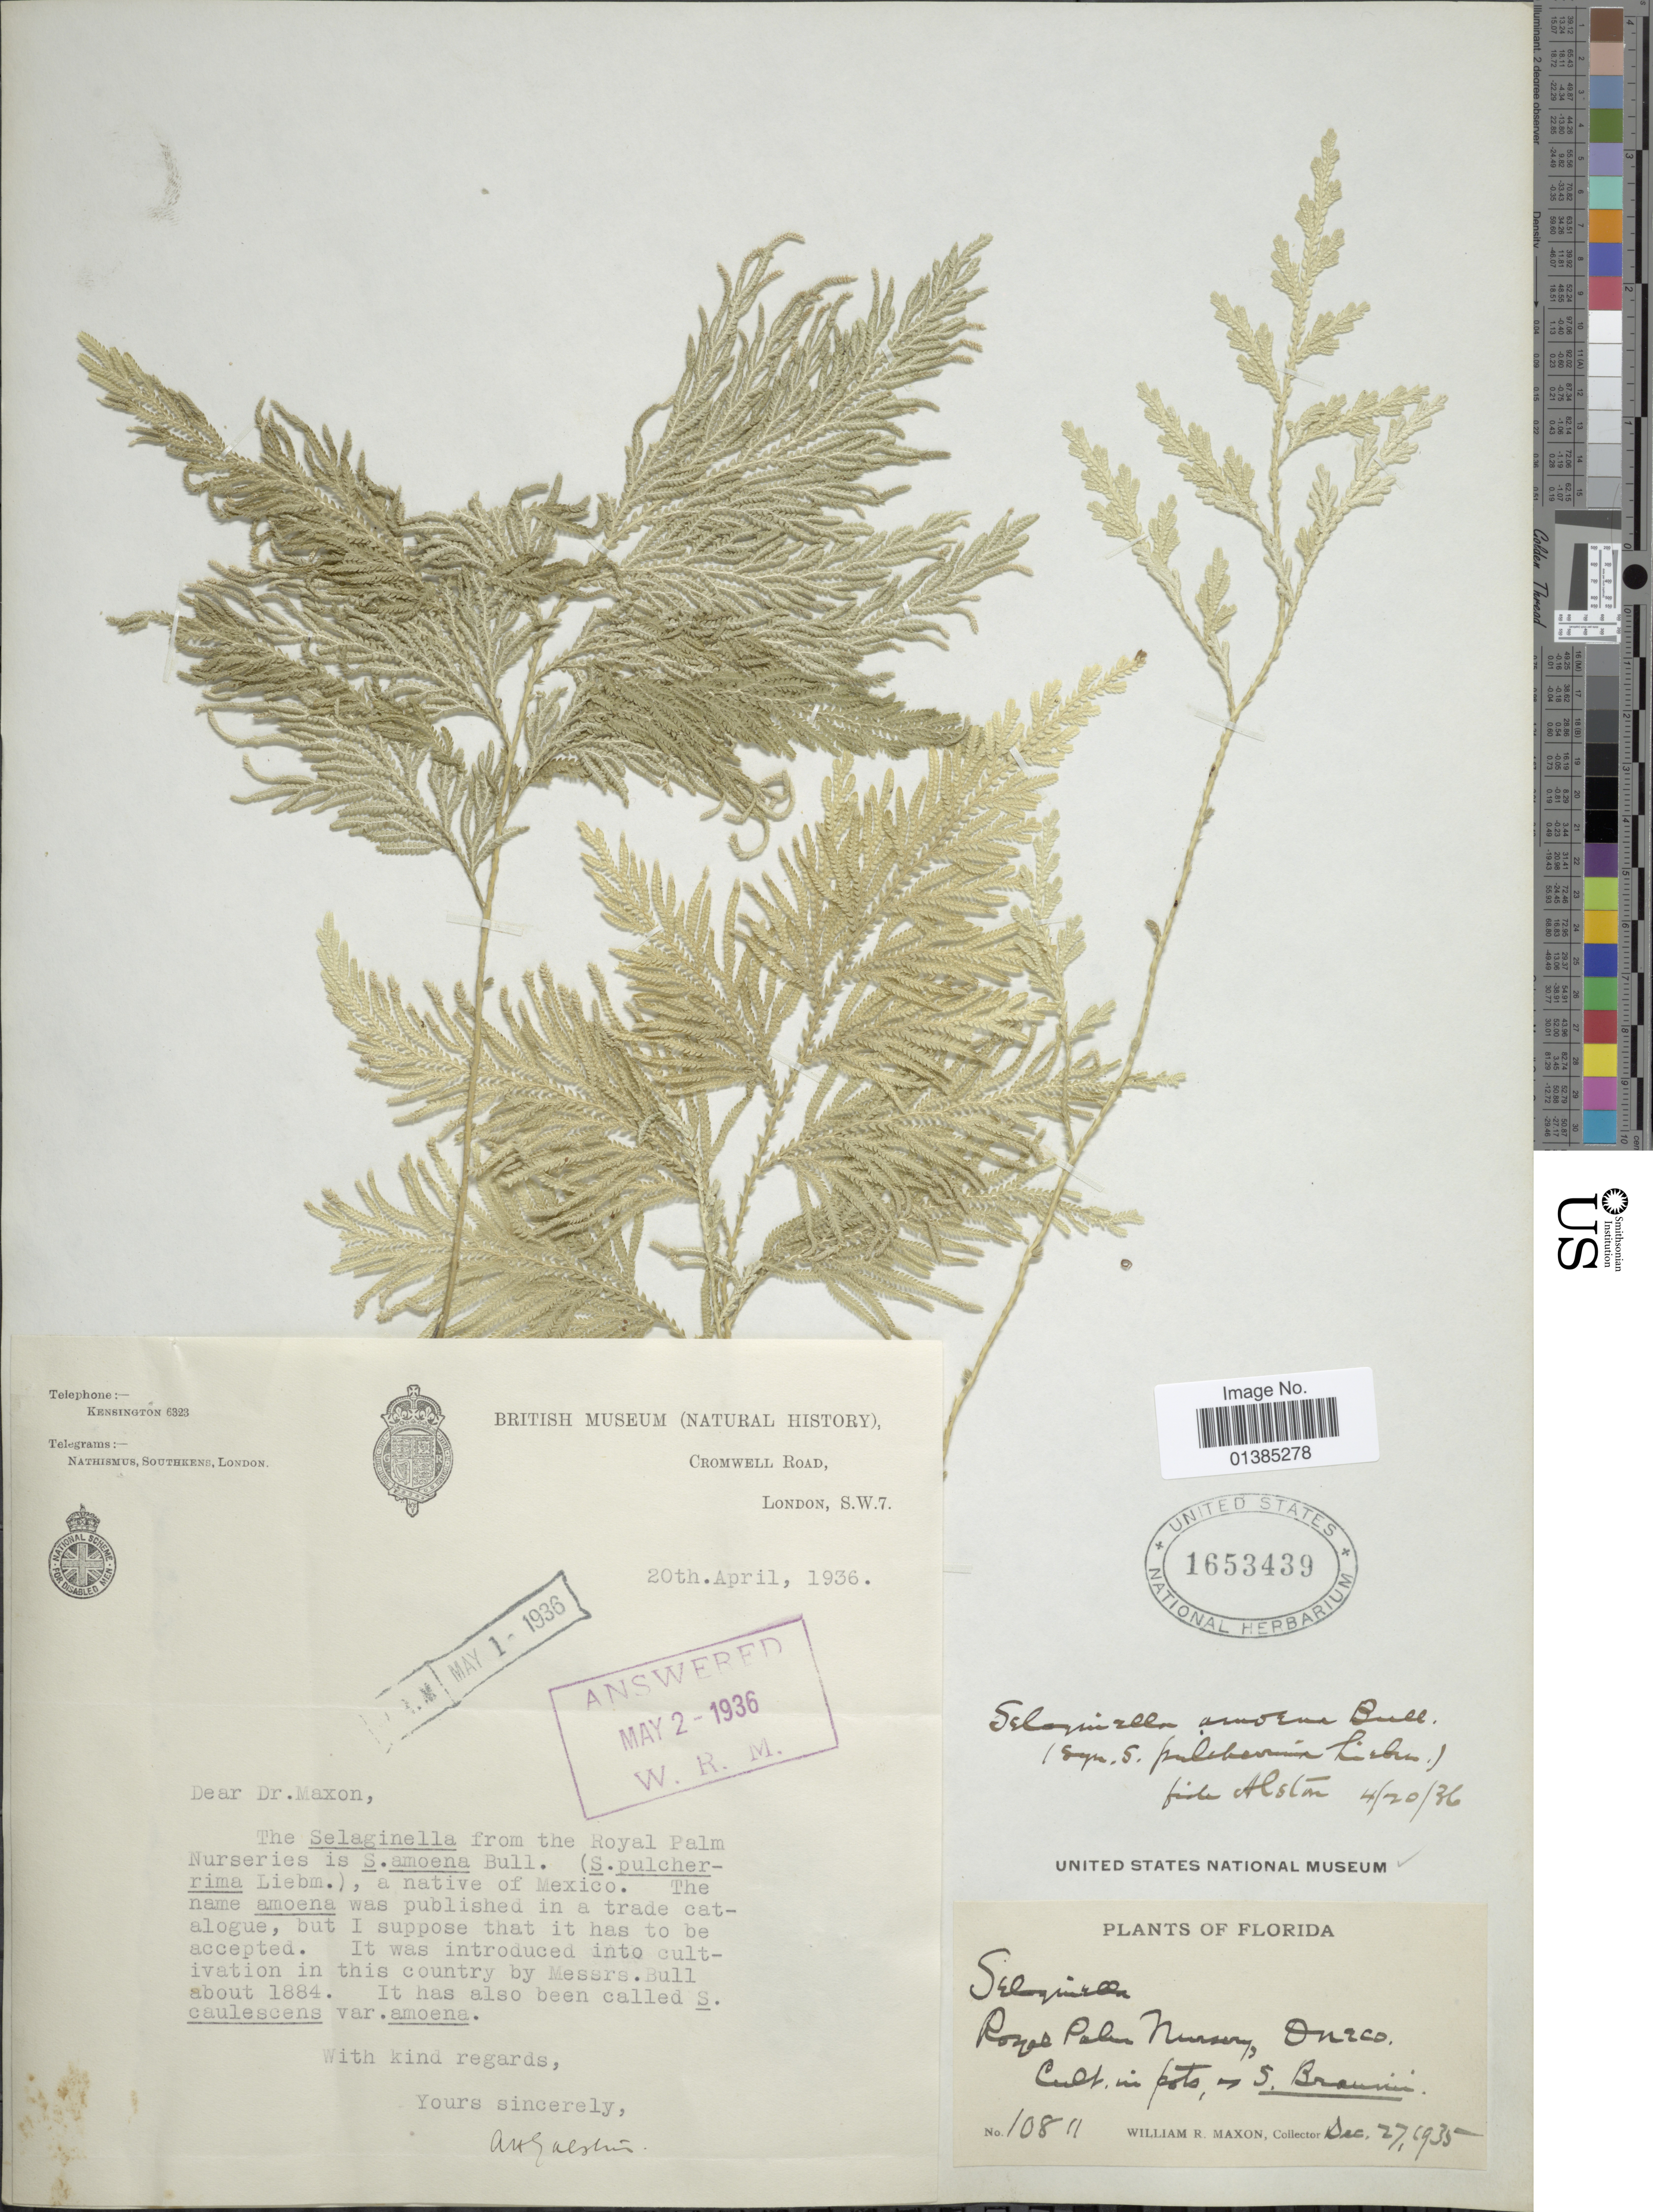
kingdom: Plantae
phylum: Tracheophyta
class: Lycopodiopsida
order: Selaginellales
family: Selaginellaceae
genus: Selaginella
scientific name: Selaginella amoena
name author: W. Bull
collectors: W. R. Maxon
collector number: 10811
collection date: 1935-12-27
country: United States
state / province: Florida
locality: Royal Palm Nursery, Oneco.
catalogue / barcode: US 1653439